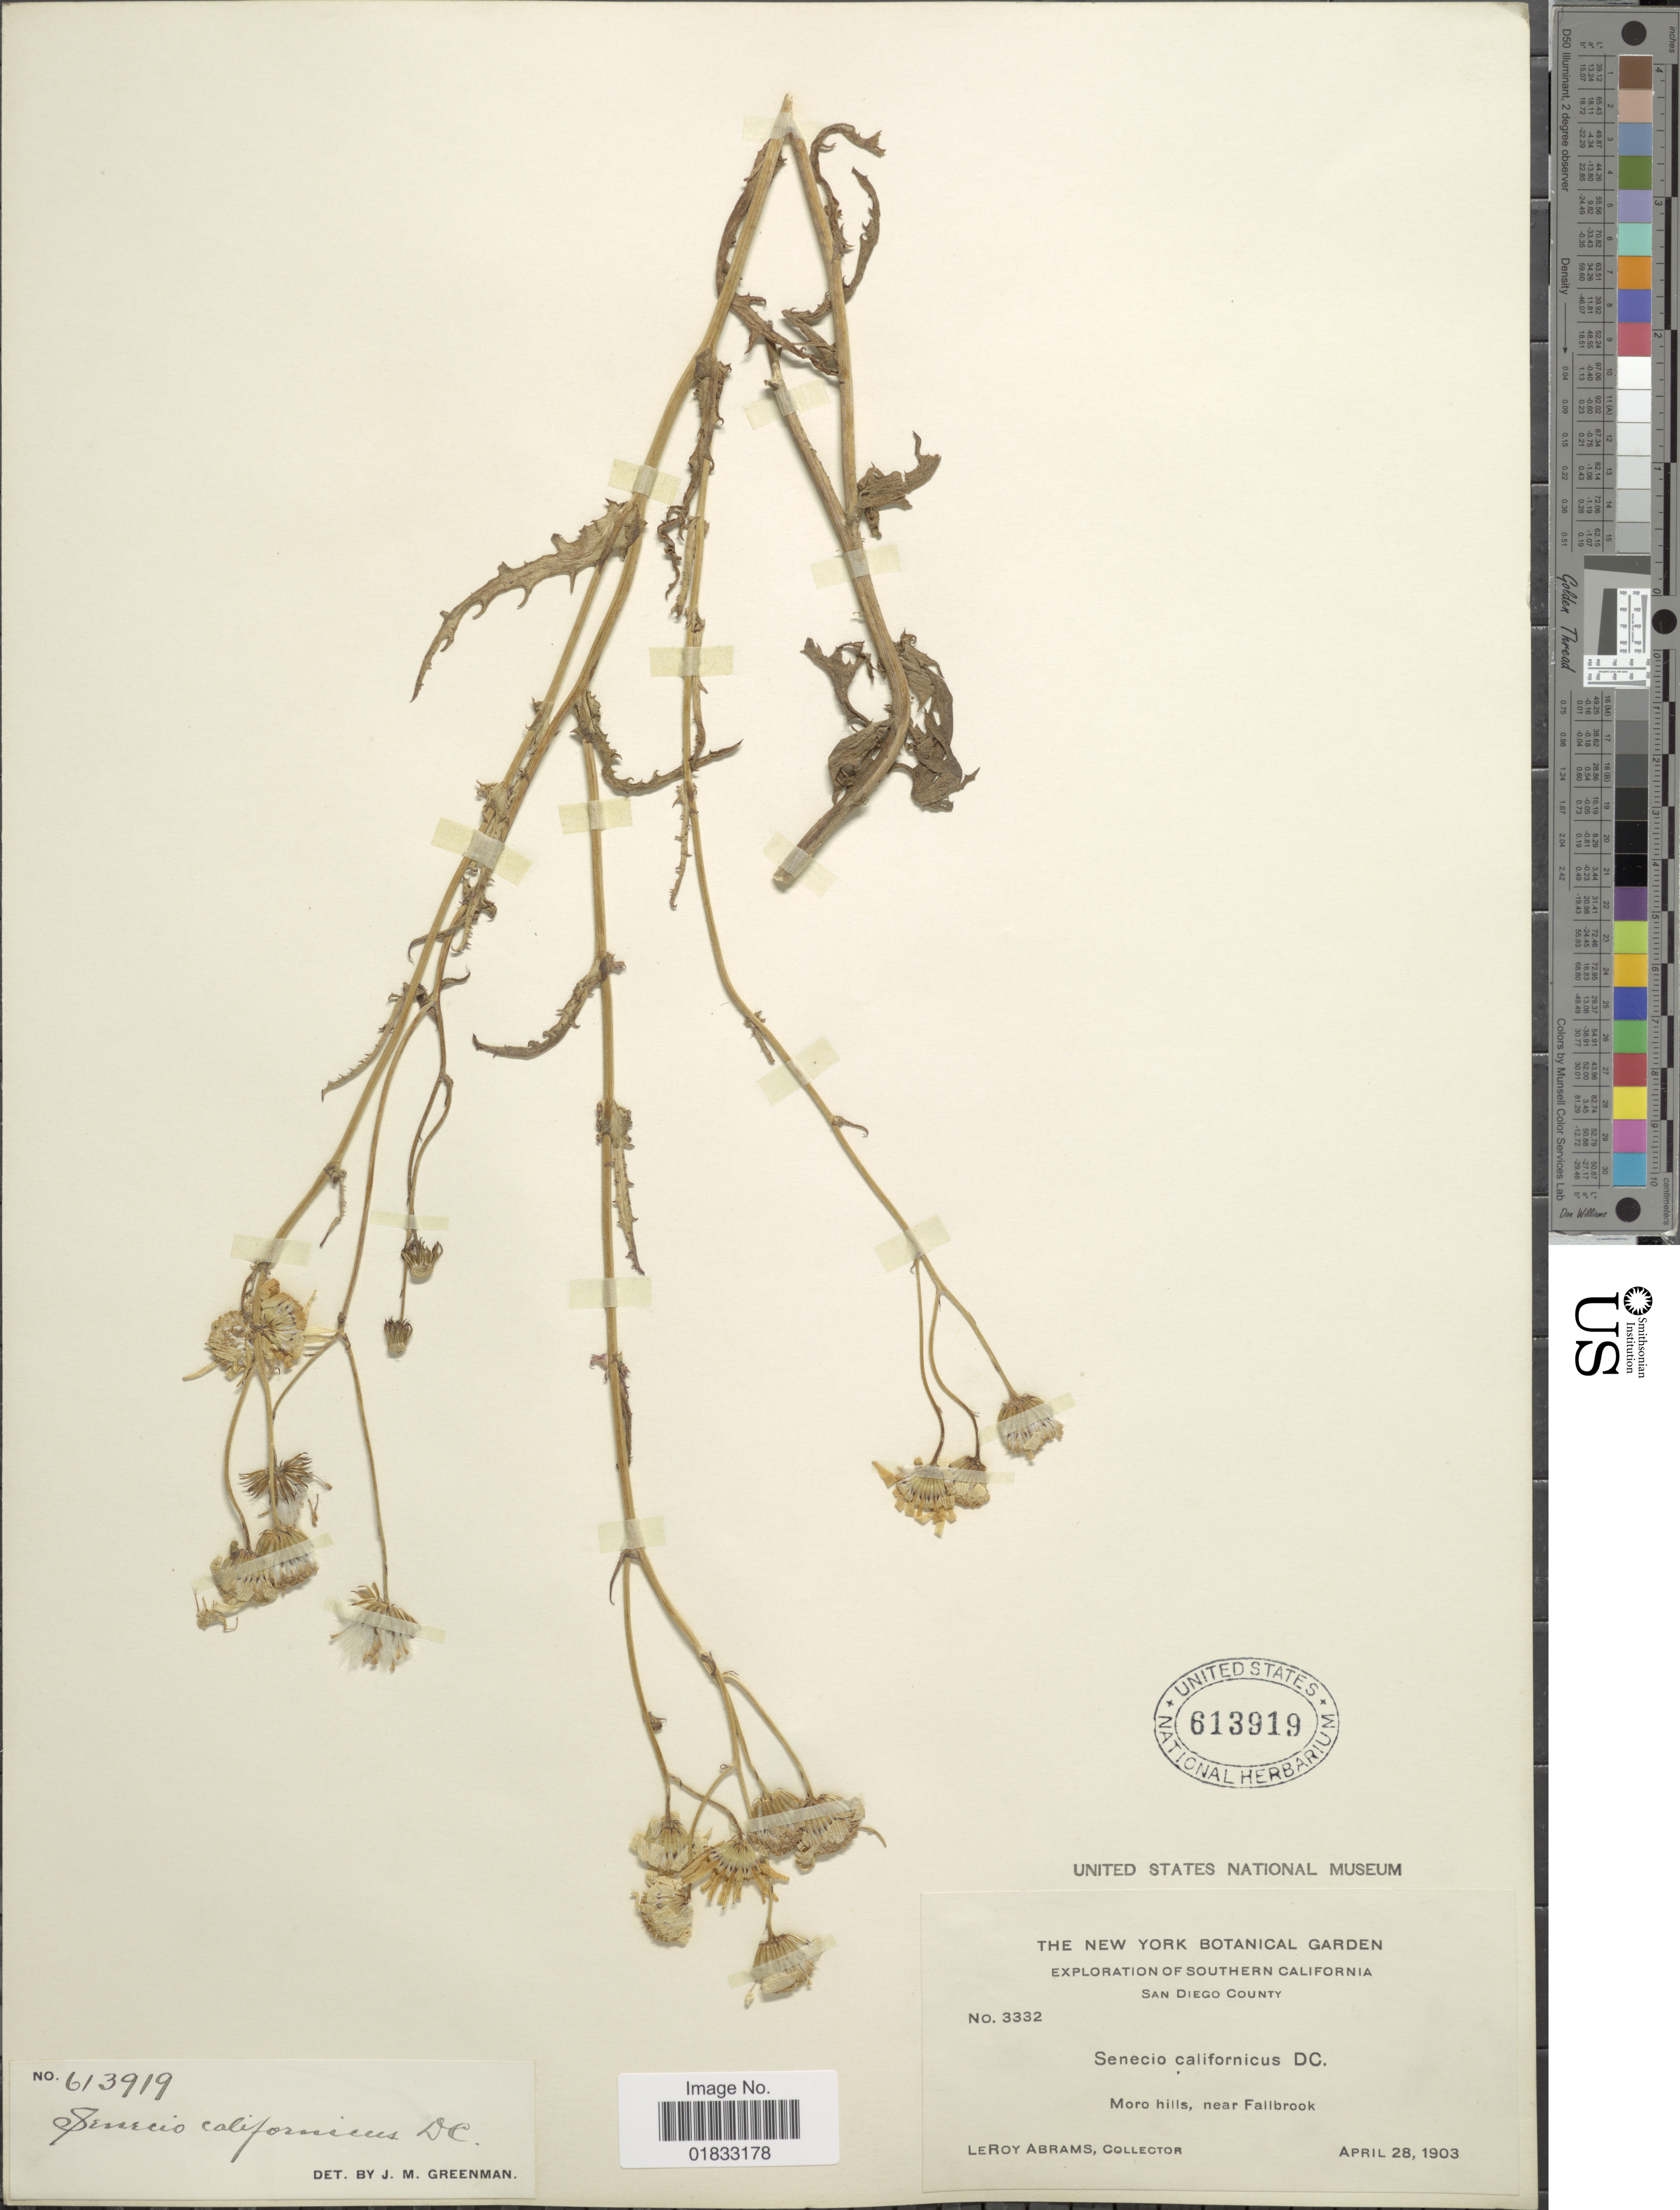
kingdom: Plantae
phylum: Tracheophyta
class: Magnoliopsida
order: Asterales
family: Asteraceae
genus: Senecio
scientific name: Senecio californicus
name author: DC.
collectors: L. Abrams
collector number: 3332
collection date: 1903-04-28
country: United States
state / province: California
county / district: San Diego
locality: Southern California, San Diego County, Moro Hills, near Fallbrook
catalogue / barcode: US 613919